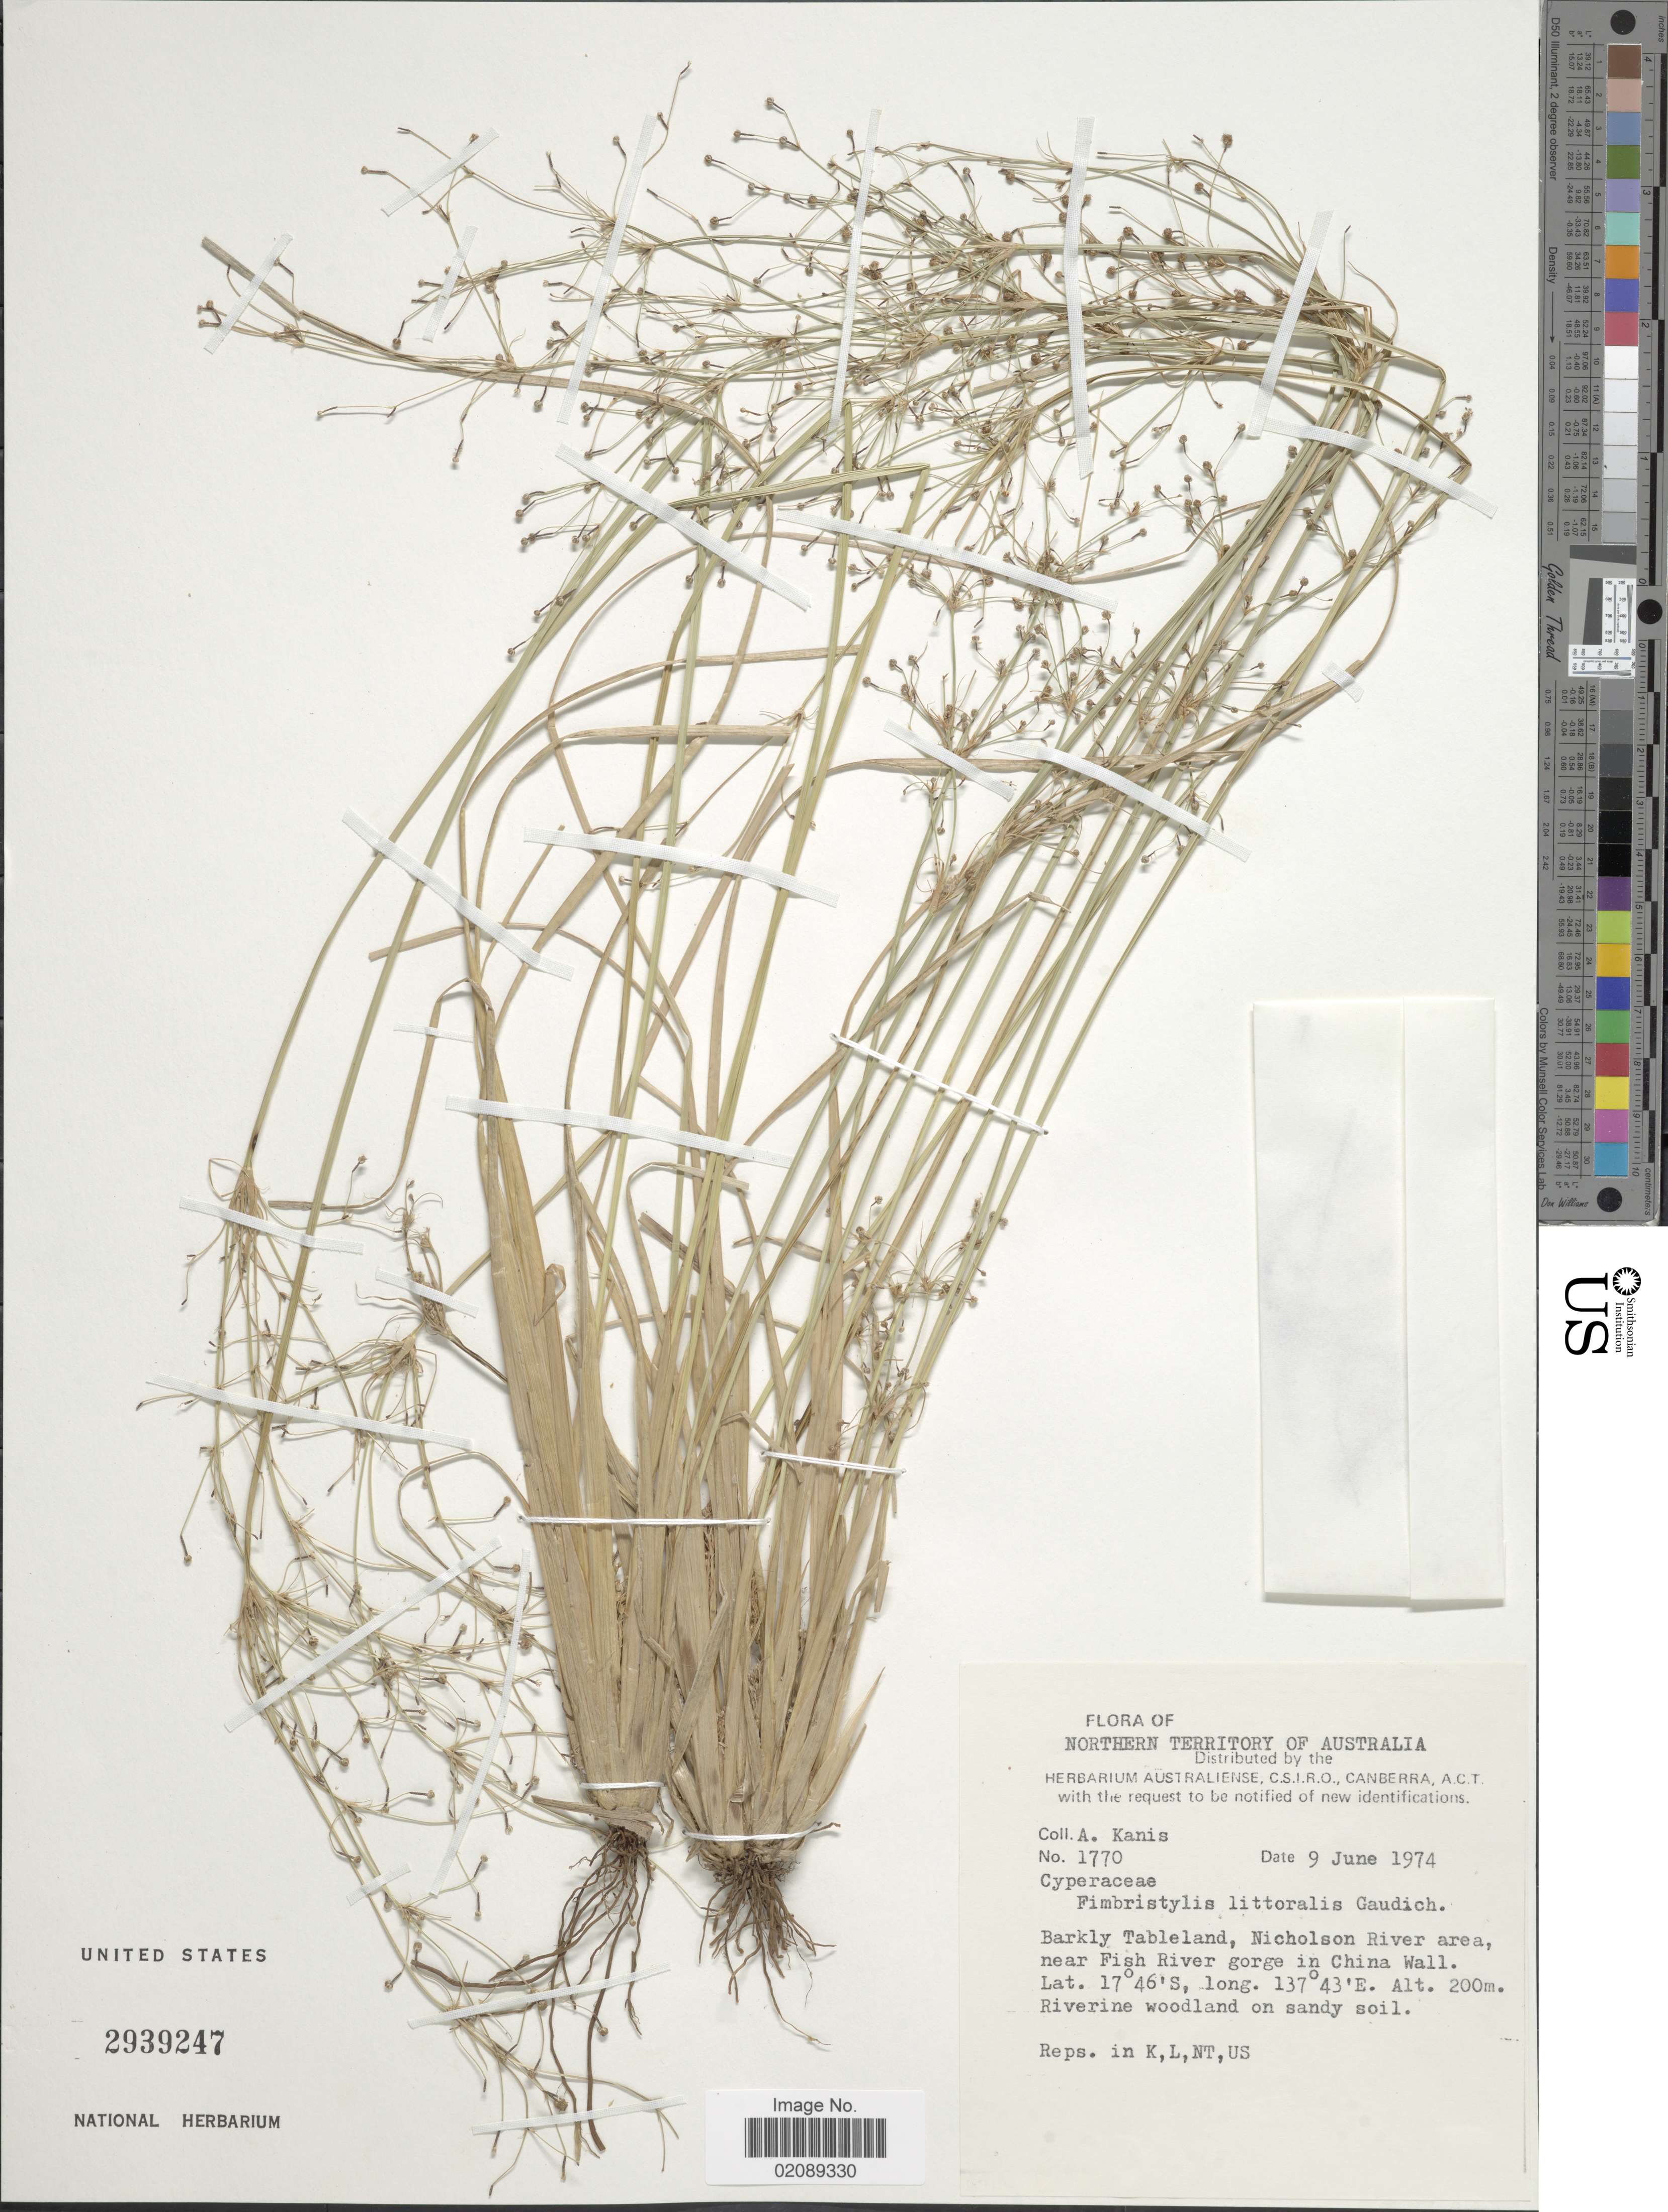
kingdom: Plantae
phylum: Tracheophyta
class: Liliopsida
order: Poales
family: Cyperaceae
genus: Fimbristylis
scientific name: Fimbristylis littoralis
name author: Gaudich.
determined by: Strong, M. T., (US), Smithsonian Institution - National Museum of Natural History (UNITED STATES)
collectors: A. Kanis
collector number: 1770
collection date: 1974-06-09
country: Australia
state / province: Northern Territory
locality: Barkly Tableland, Nicholson River area, near Fish River gorge in China Wall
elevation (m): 200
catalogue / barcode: US 2939247